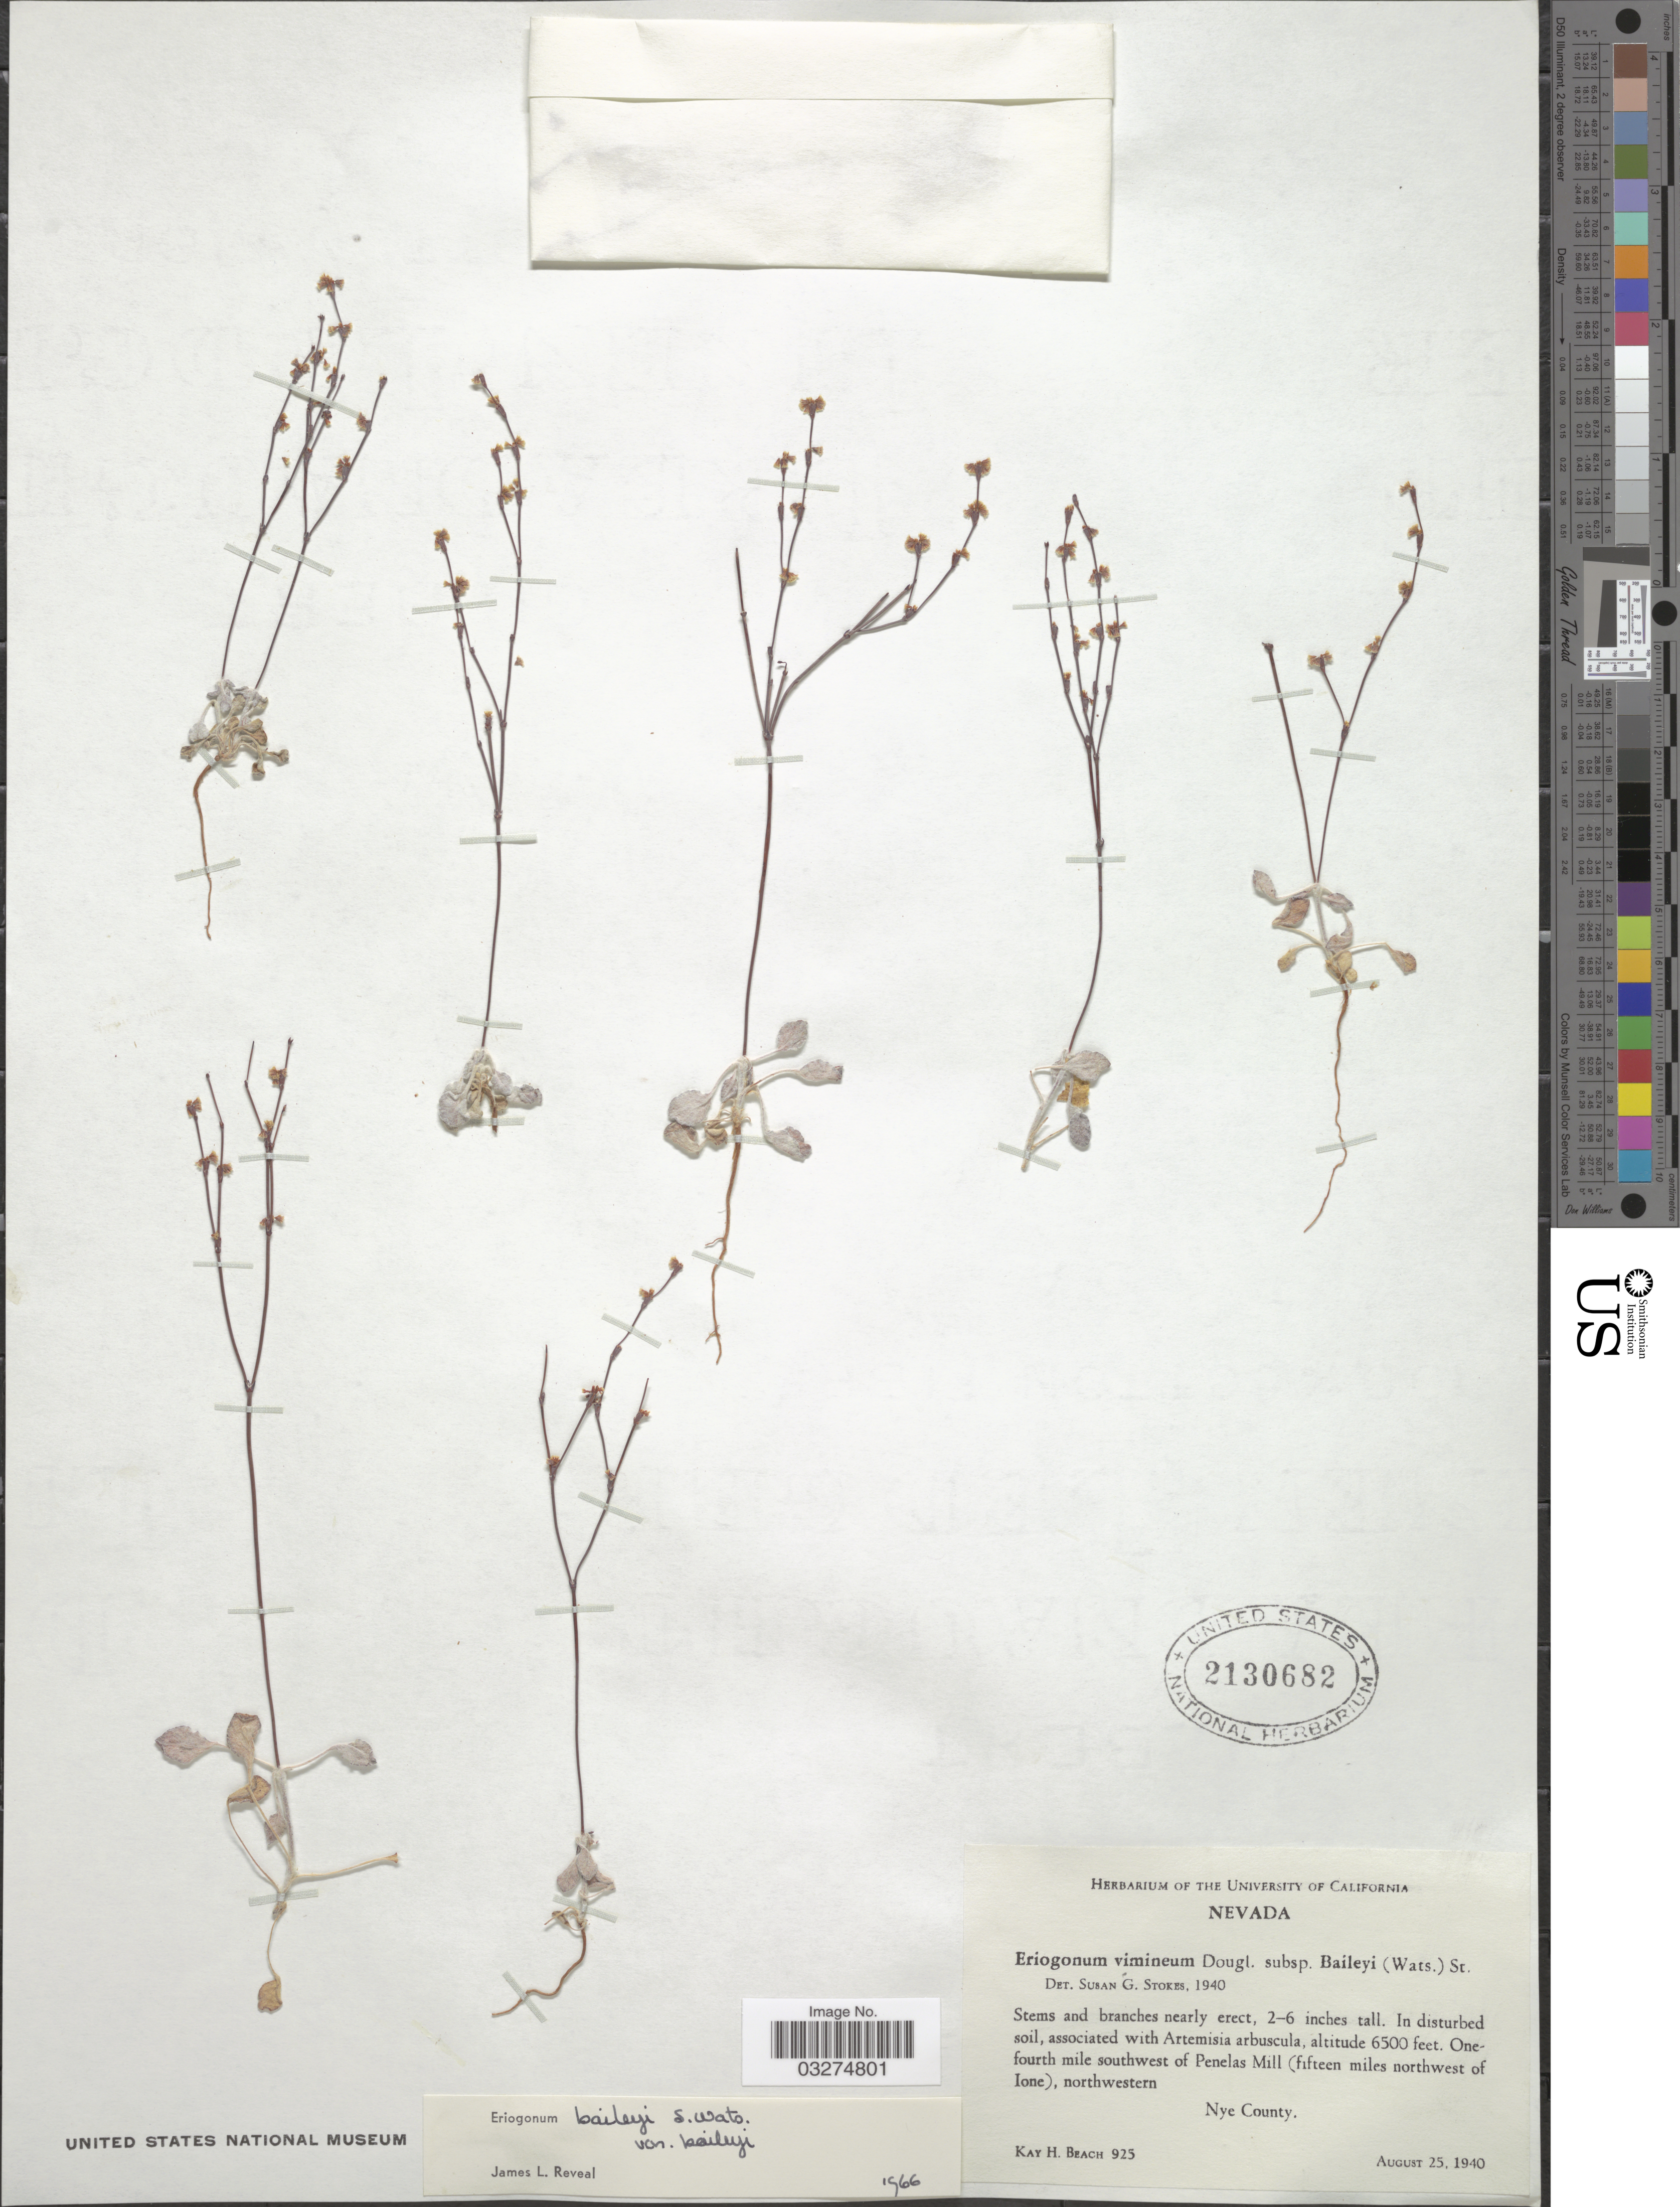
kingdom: Plantae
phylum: Tracheophyta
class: Magnoliopsida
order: Caryophyllales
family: Polygonaceae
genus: Eriogonum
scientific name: Eriogonum baileyi var. baileyi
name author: S. Watson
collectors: K. H. Beach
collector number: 925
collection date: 1940-08-25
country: United States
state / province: Nevada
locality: One-fourth mile southwest of Penelas Mill (fifteen miles northwest of Ione), northwestern Nye County.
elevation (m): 1981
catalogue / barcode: US 2130682